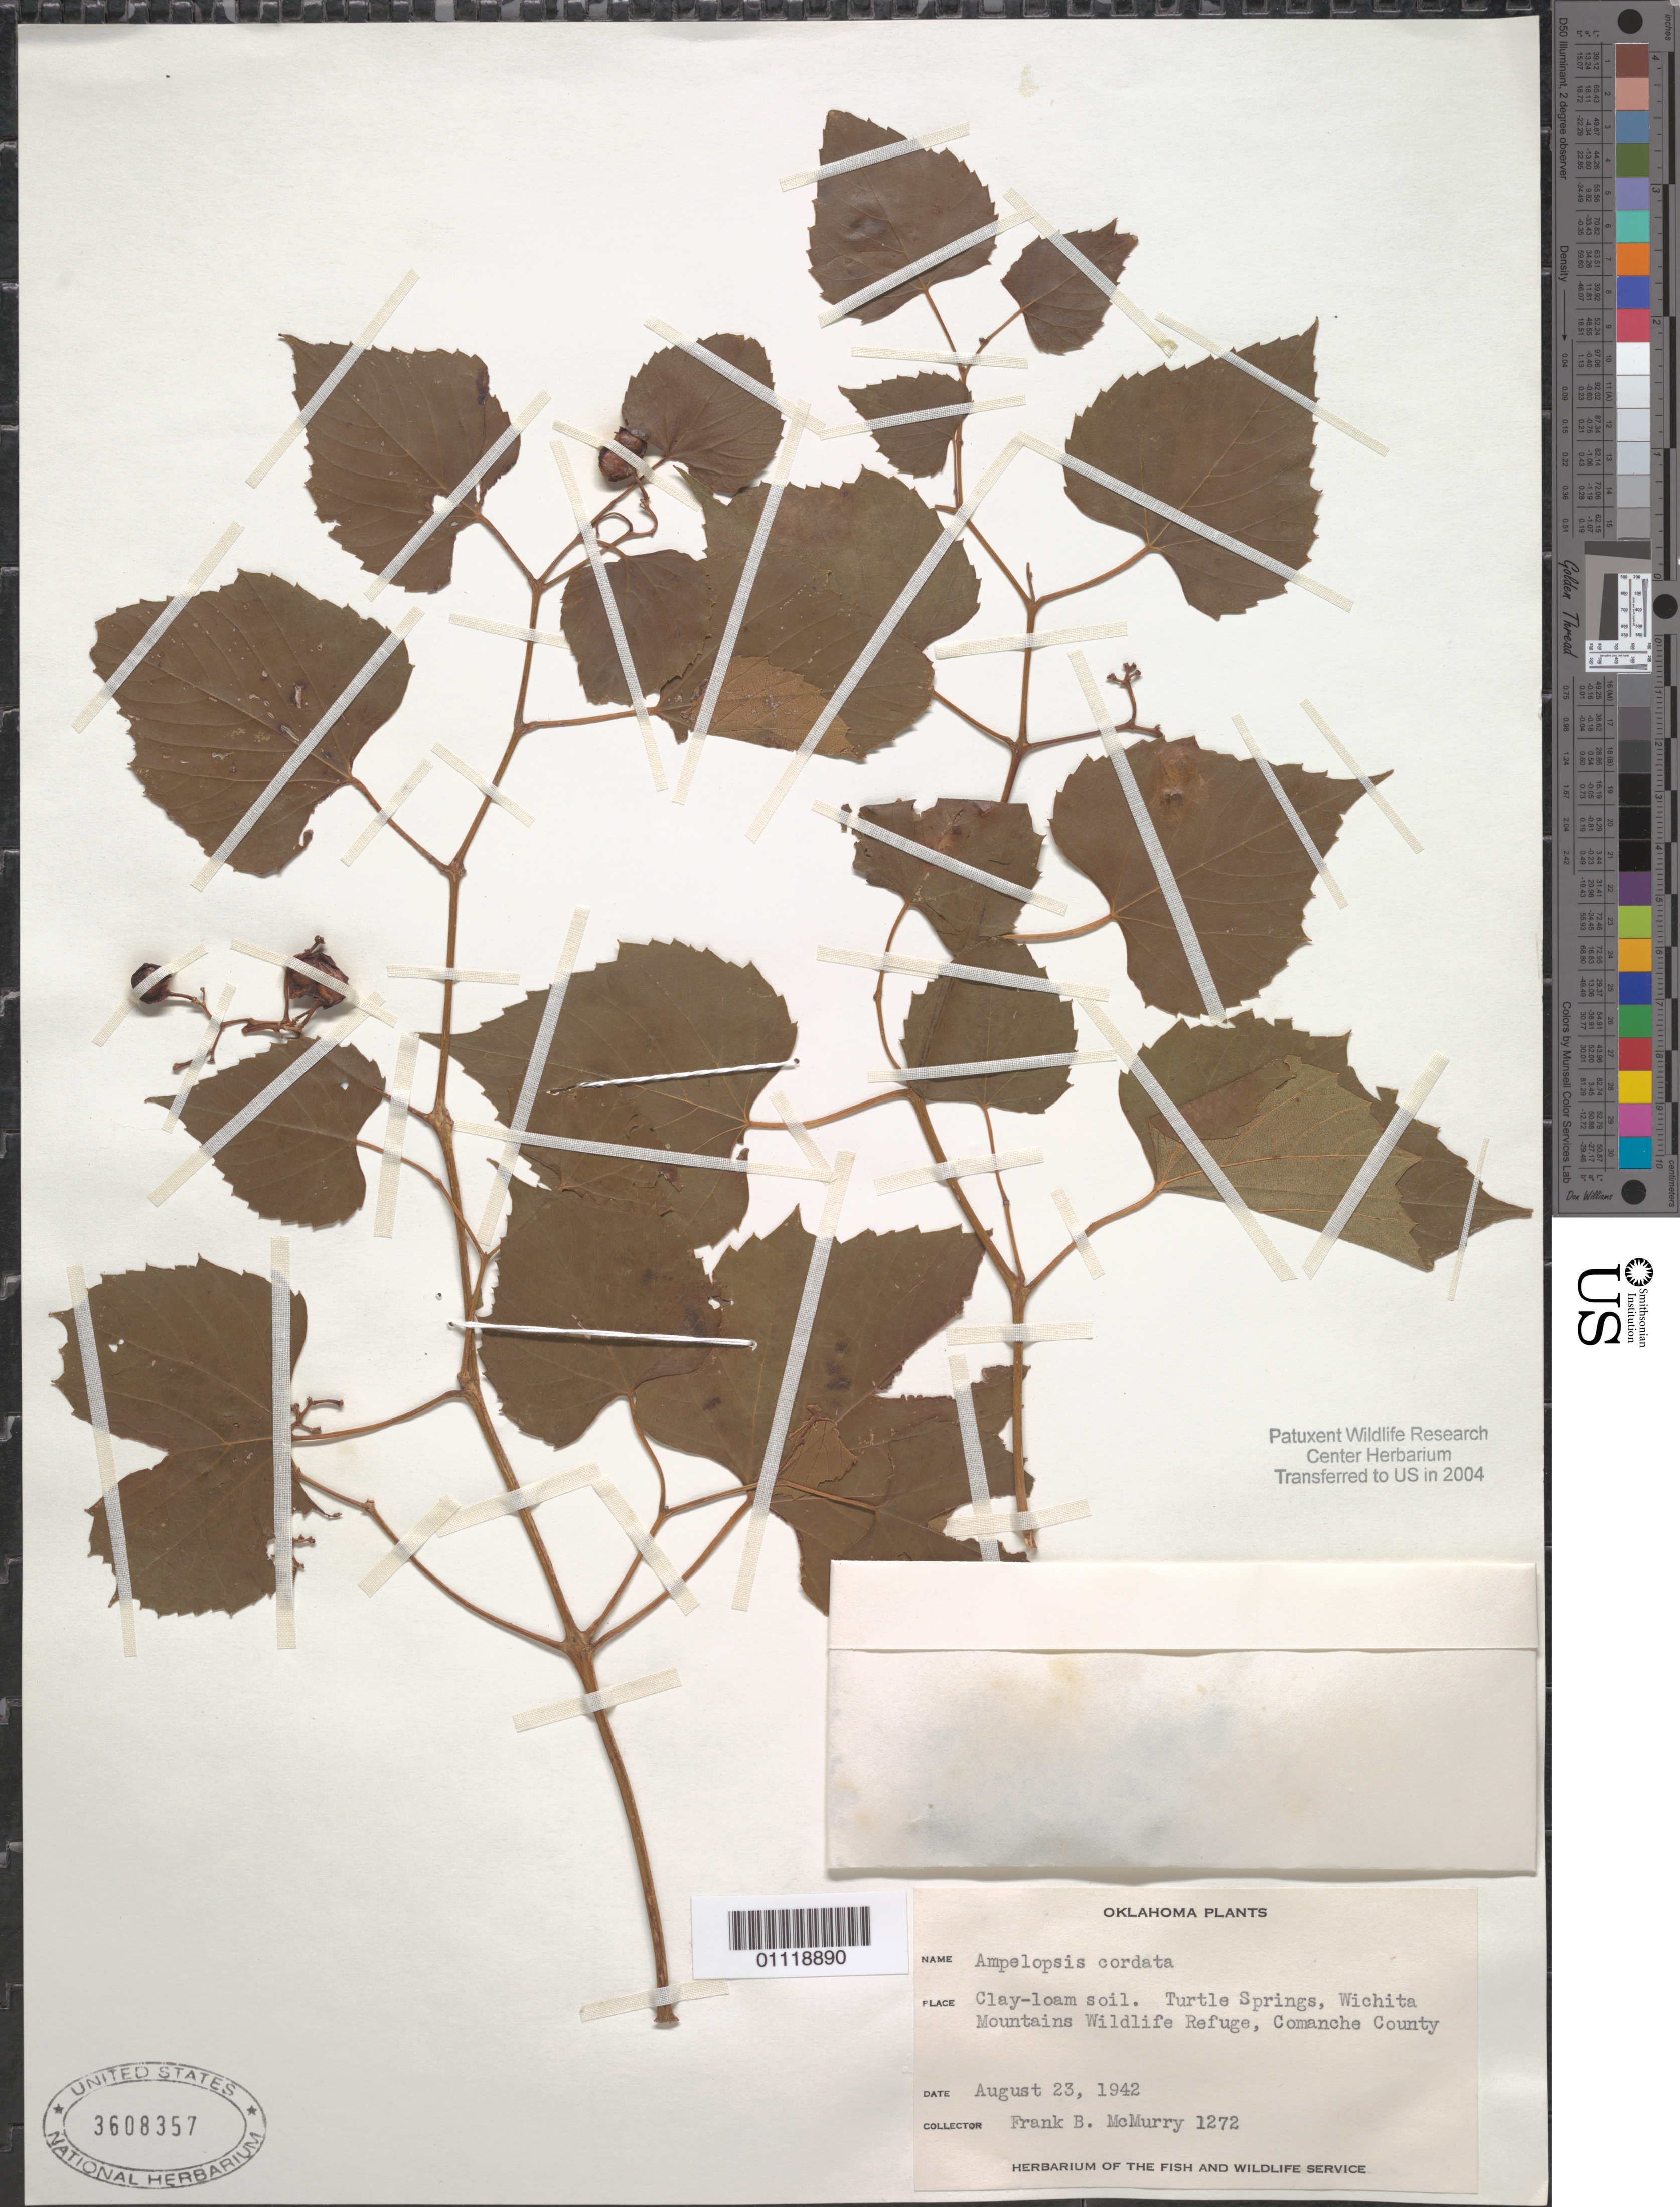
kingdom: Plantae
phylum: Tracheophyta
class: Magnoliopsida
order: Vitales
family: Vitaceae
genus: Ampelopsis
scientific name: Ampelopsis cordata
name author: Michx.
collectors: F. B. McMurry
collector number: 1272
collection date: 1942-08-23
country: United States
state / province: Oklahoma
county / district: Comanche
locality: Turtle Springs, Wichita Mts Wildlife Refuge.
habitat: Clay-loam soil.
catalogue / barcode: US 3608357